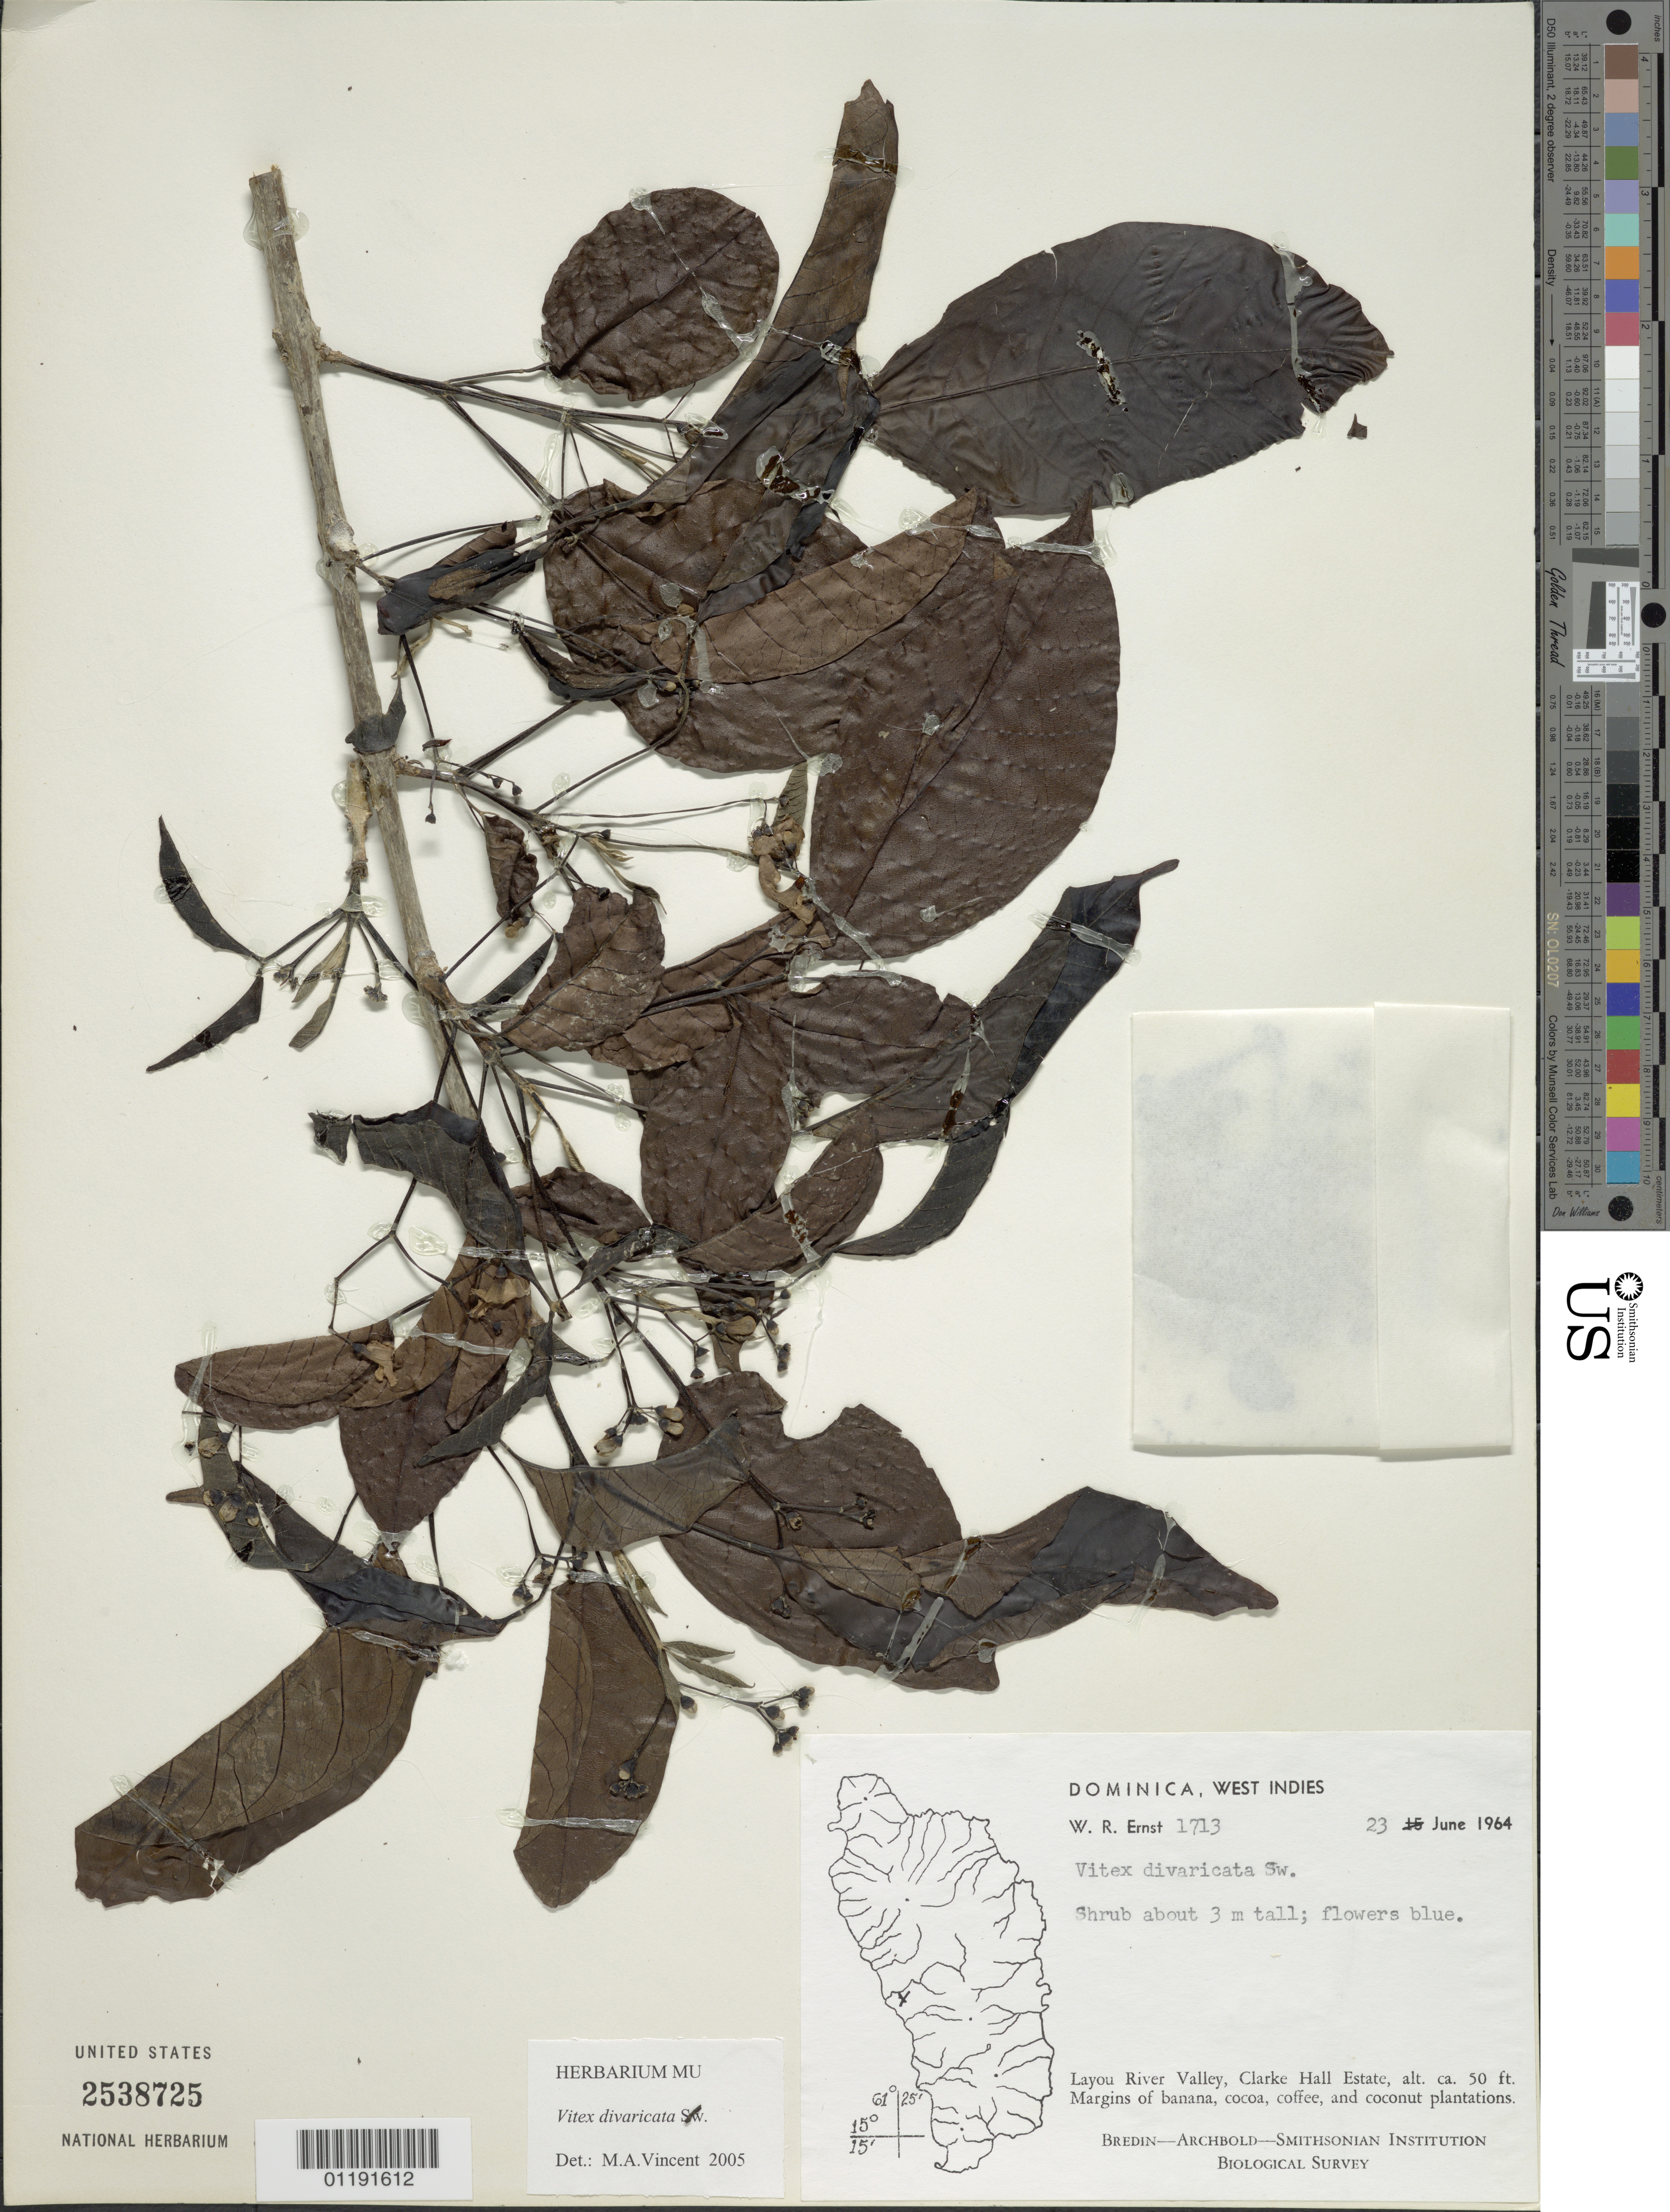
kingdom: Plantae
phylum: Tracheophyta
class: Magnoliopsida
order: Lamiales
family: Lamiaceae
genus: Vitex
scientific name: Vitex divaricata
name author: Sw.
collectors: W. R. Ernst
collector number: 1713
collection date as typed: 23 Jun 1964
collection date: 1964-06-23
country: Dominica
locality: Layou River Valley, near Clarke Hall Estate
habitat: River valley, margins of banana, cocoa, coffee, and cocnut plantations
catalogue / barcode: US 2538725